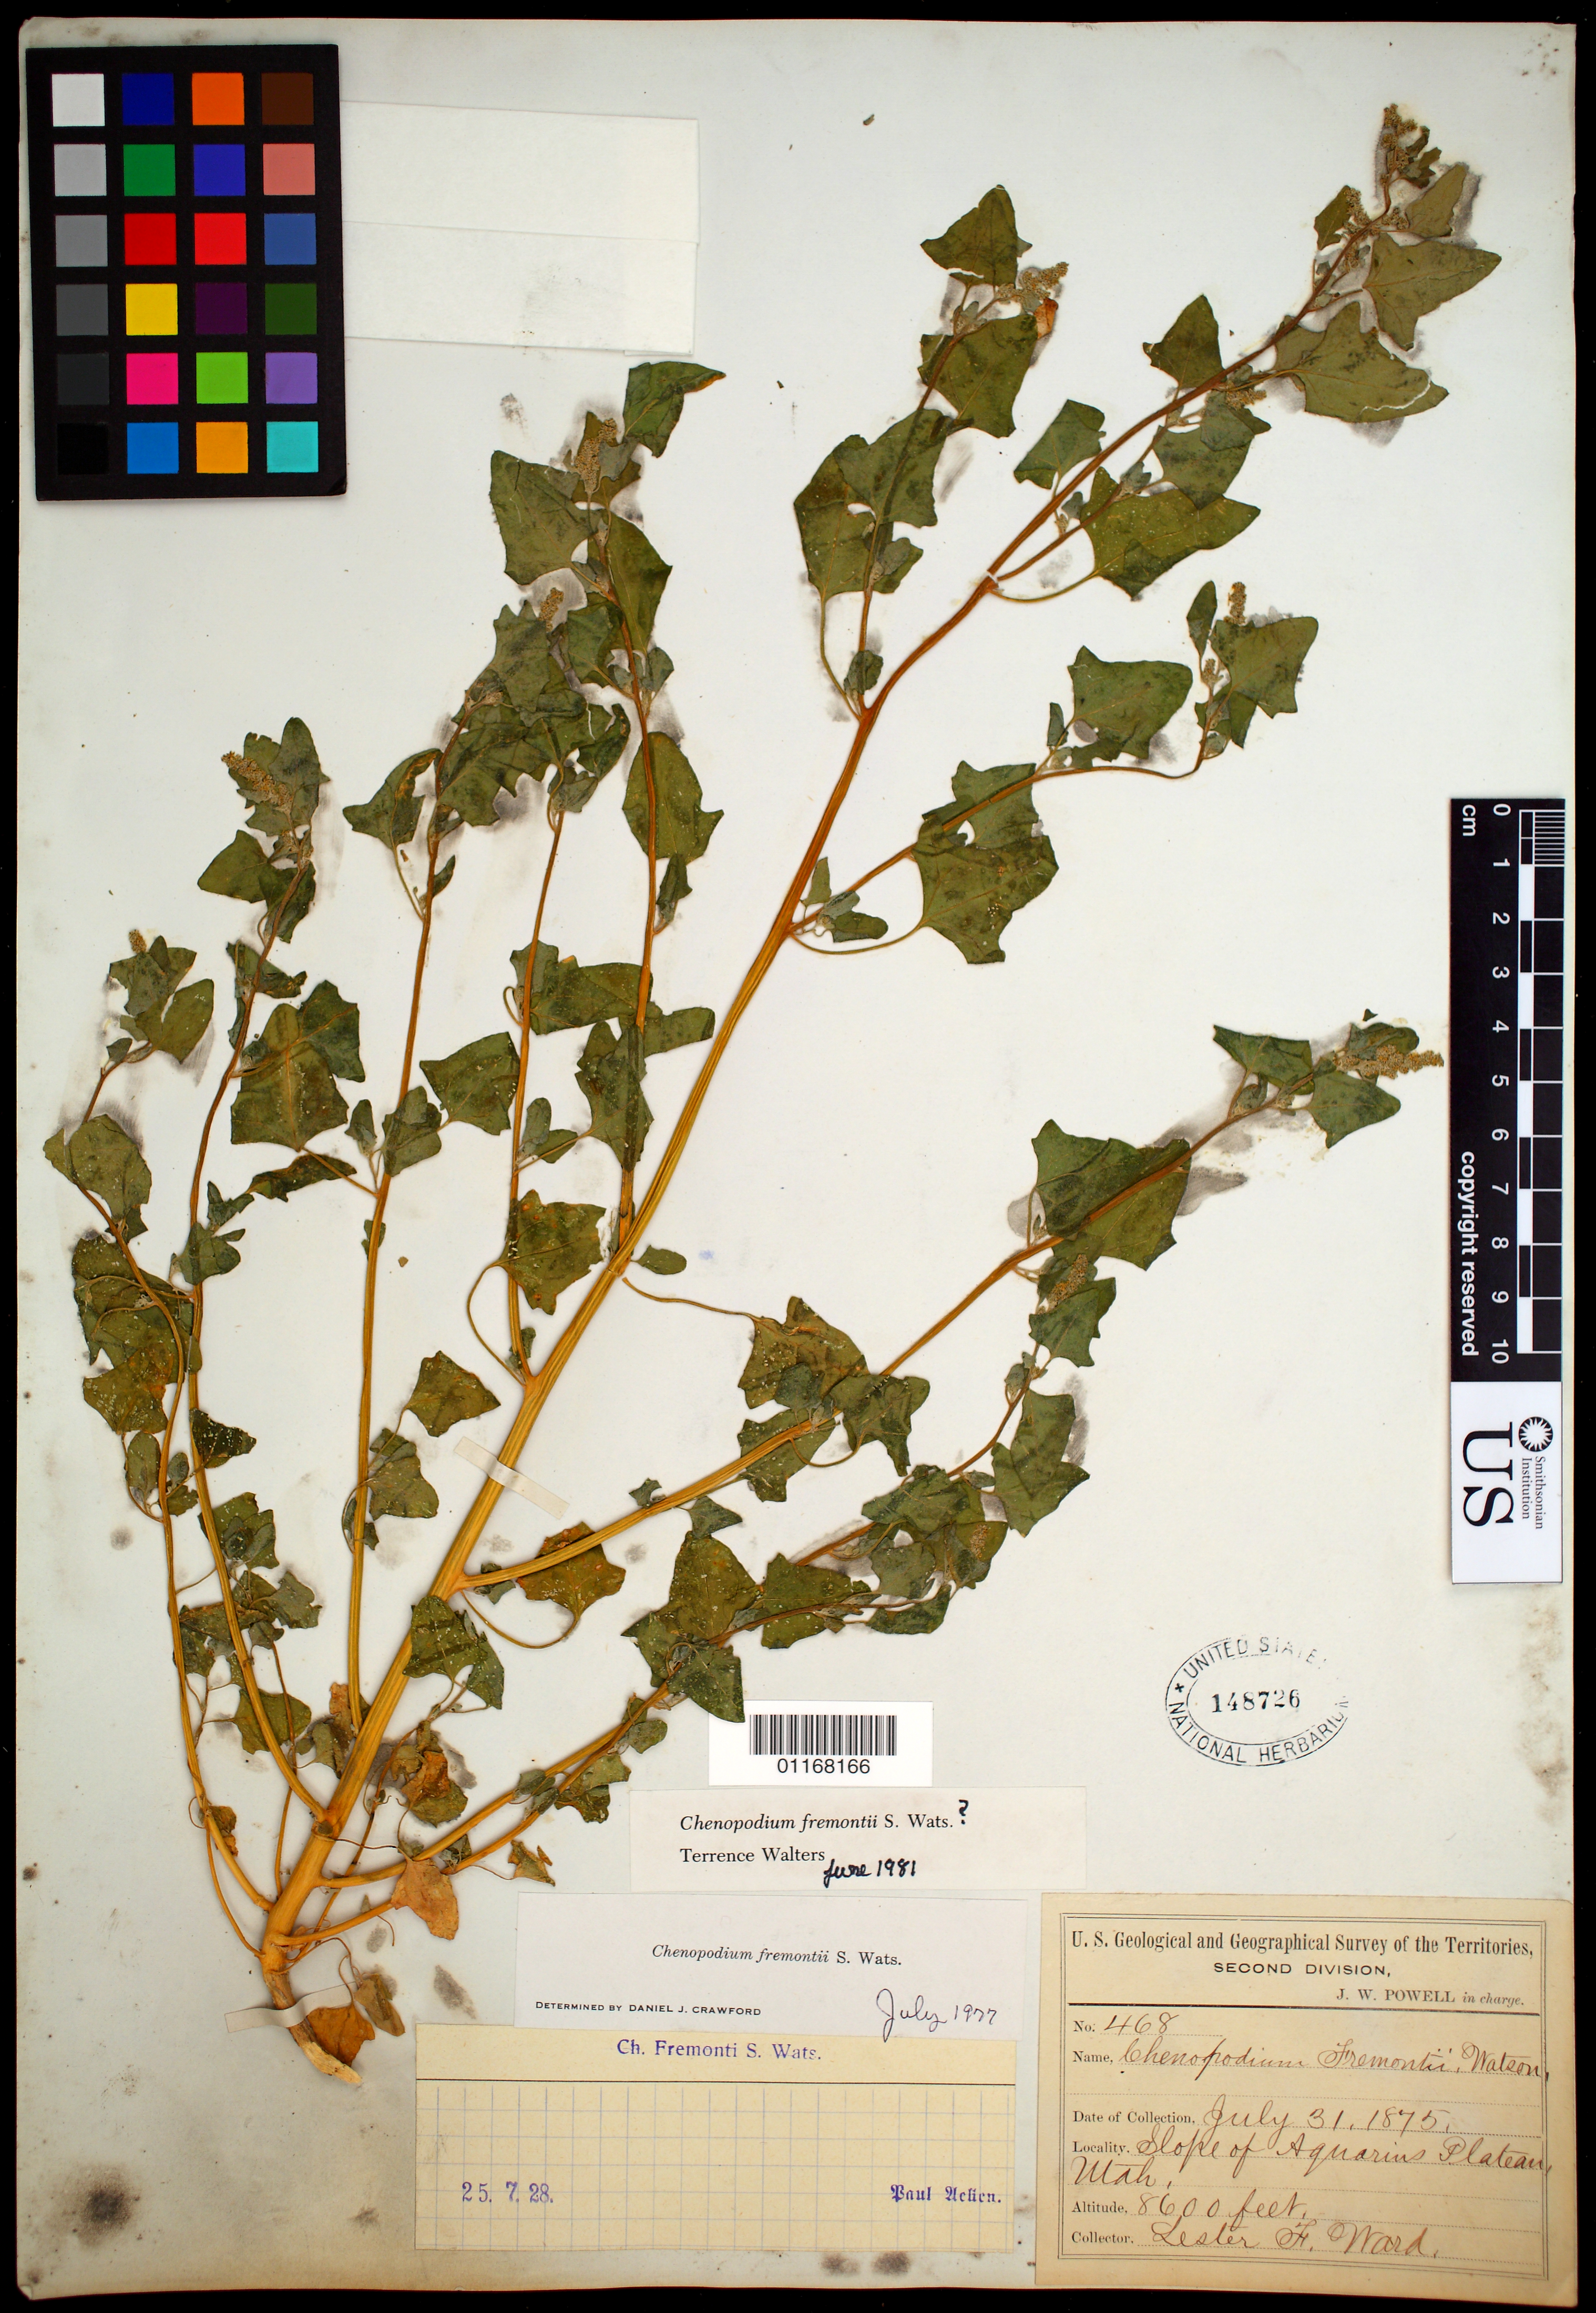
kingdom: Plantae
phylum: Tracheophyta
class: Magnoliopsida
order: Caryophyllales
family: Amaranthaceae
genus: Chenopodium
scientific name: Chenopodium fremontii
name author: S. Watson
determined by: Walters, T.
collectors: L. F. Ward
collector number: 468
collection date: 1875-07-31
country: United States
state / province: Utah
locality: Slope of Aquarius Plateau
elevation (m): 2621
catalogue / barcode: US 148726